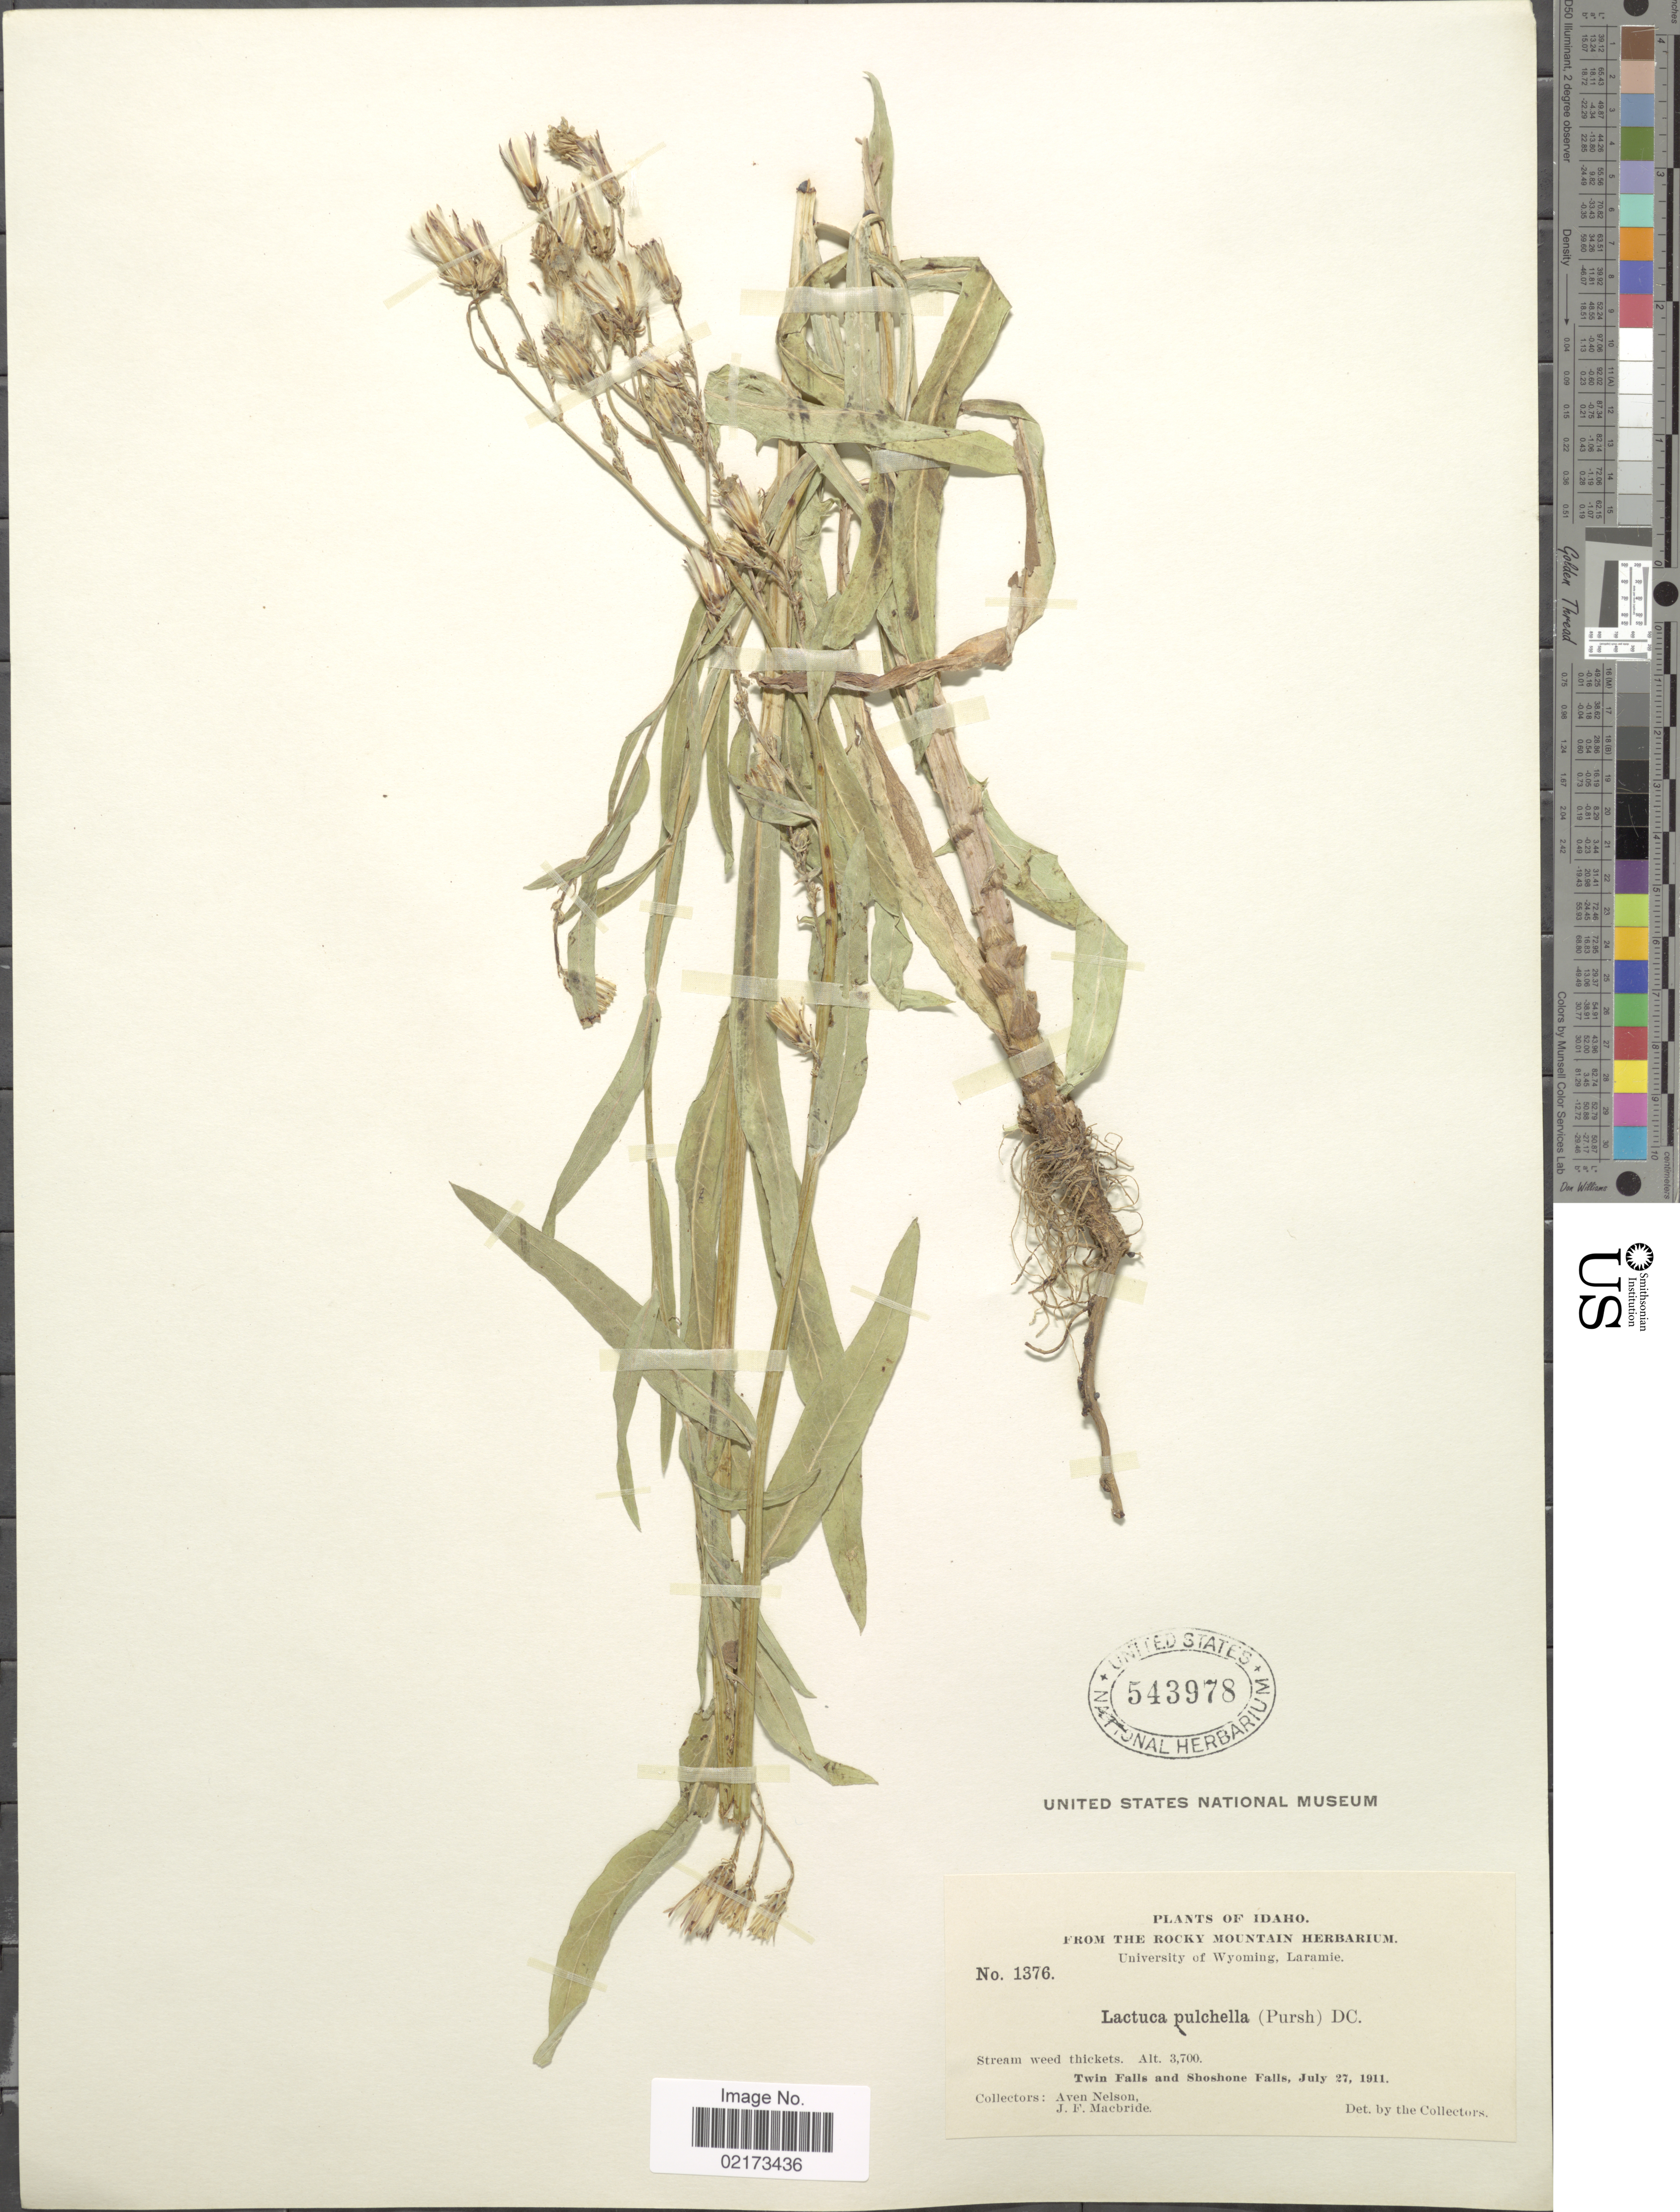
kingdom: Plantae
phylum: Tracheophyta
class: Magnoliopsida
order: Asterales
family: Asteraceae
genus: Lactuca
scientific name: Lactuca tatarica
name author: (L.) C.A. Mey.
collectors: A. Nelson & J. F. Macbride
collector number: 1376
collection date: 1911-07-27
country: United States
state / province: Idaho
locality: Twin Falls and Shoshone Falls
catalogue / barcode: US 543978